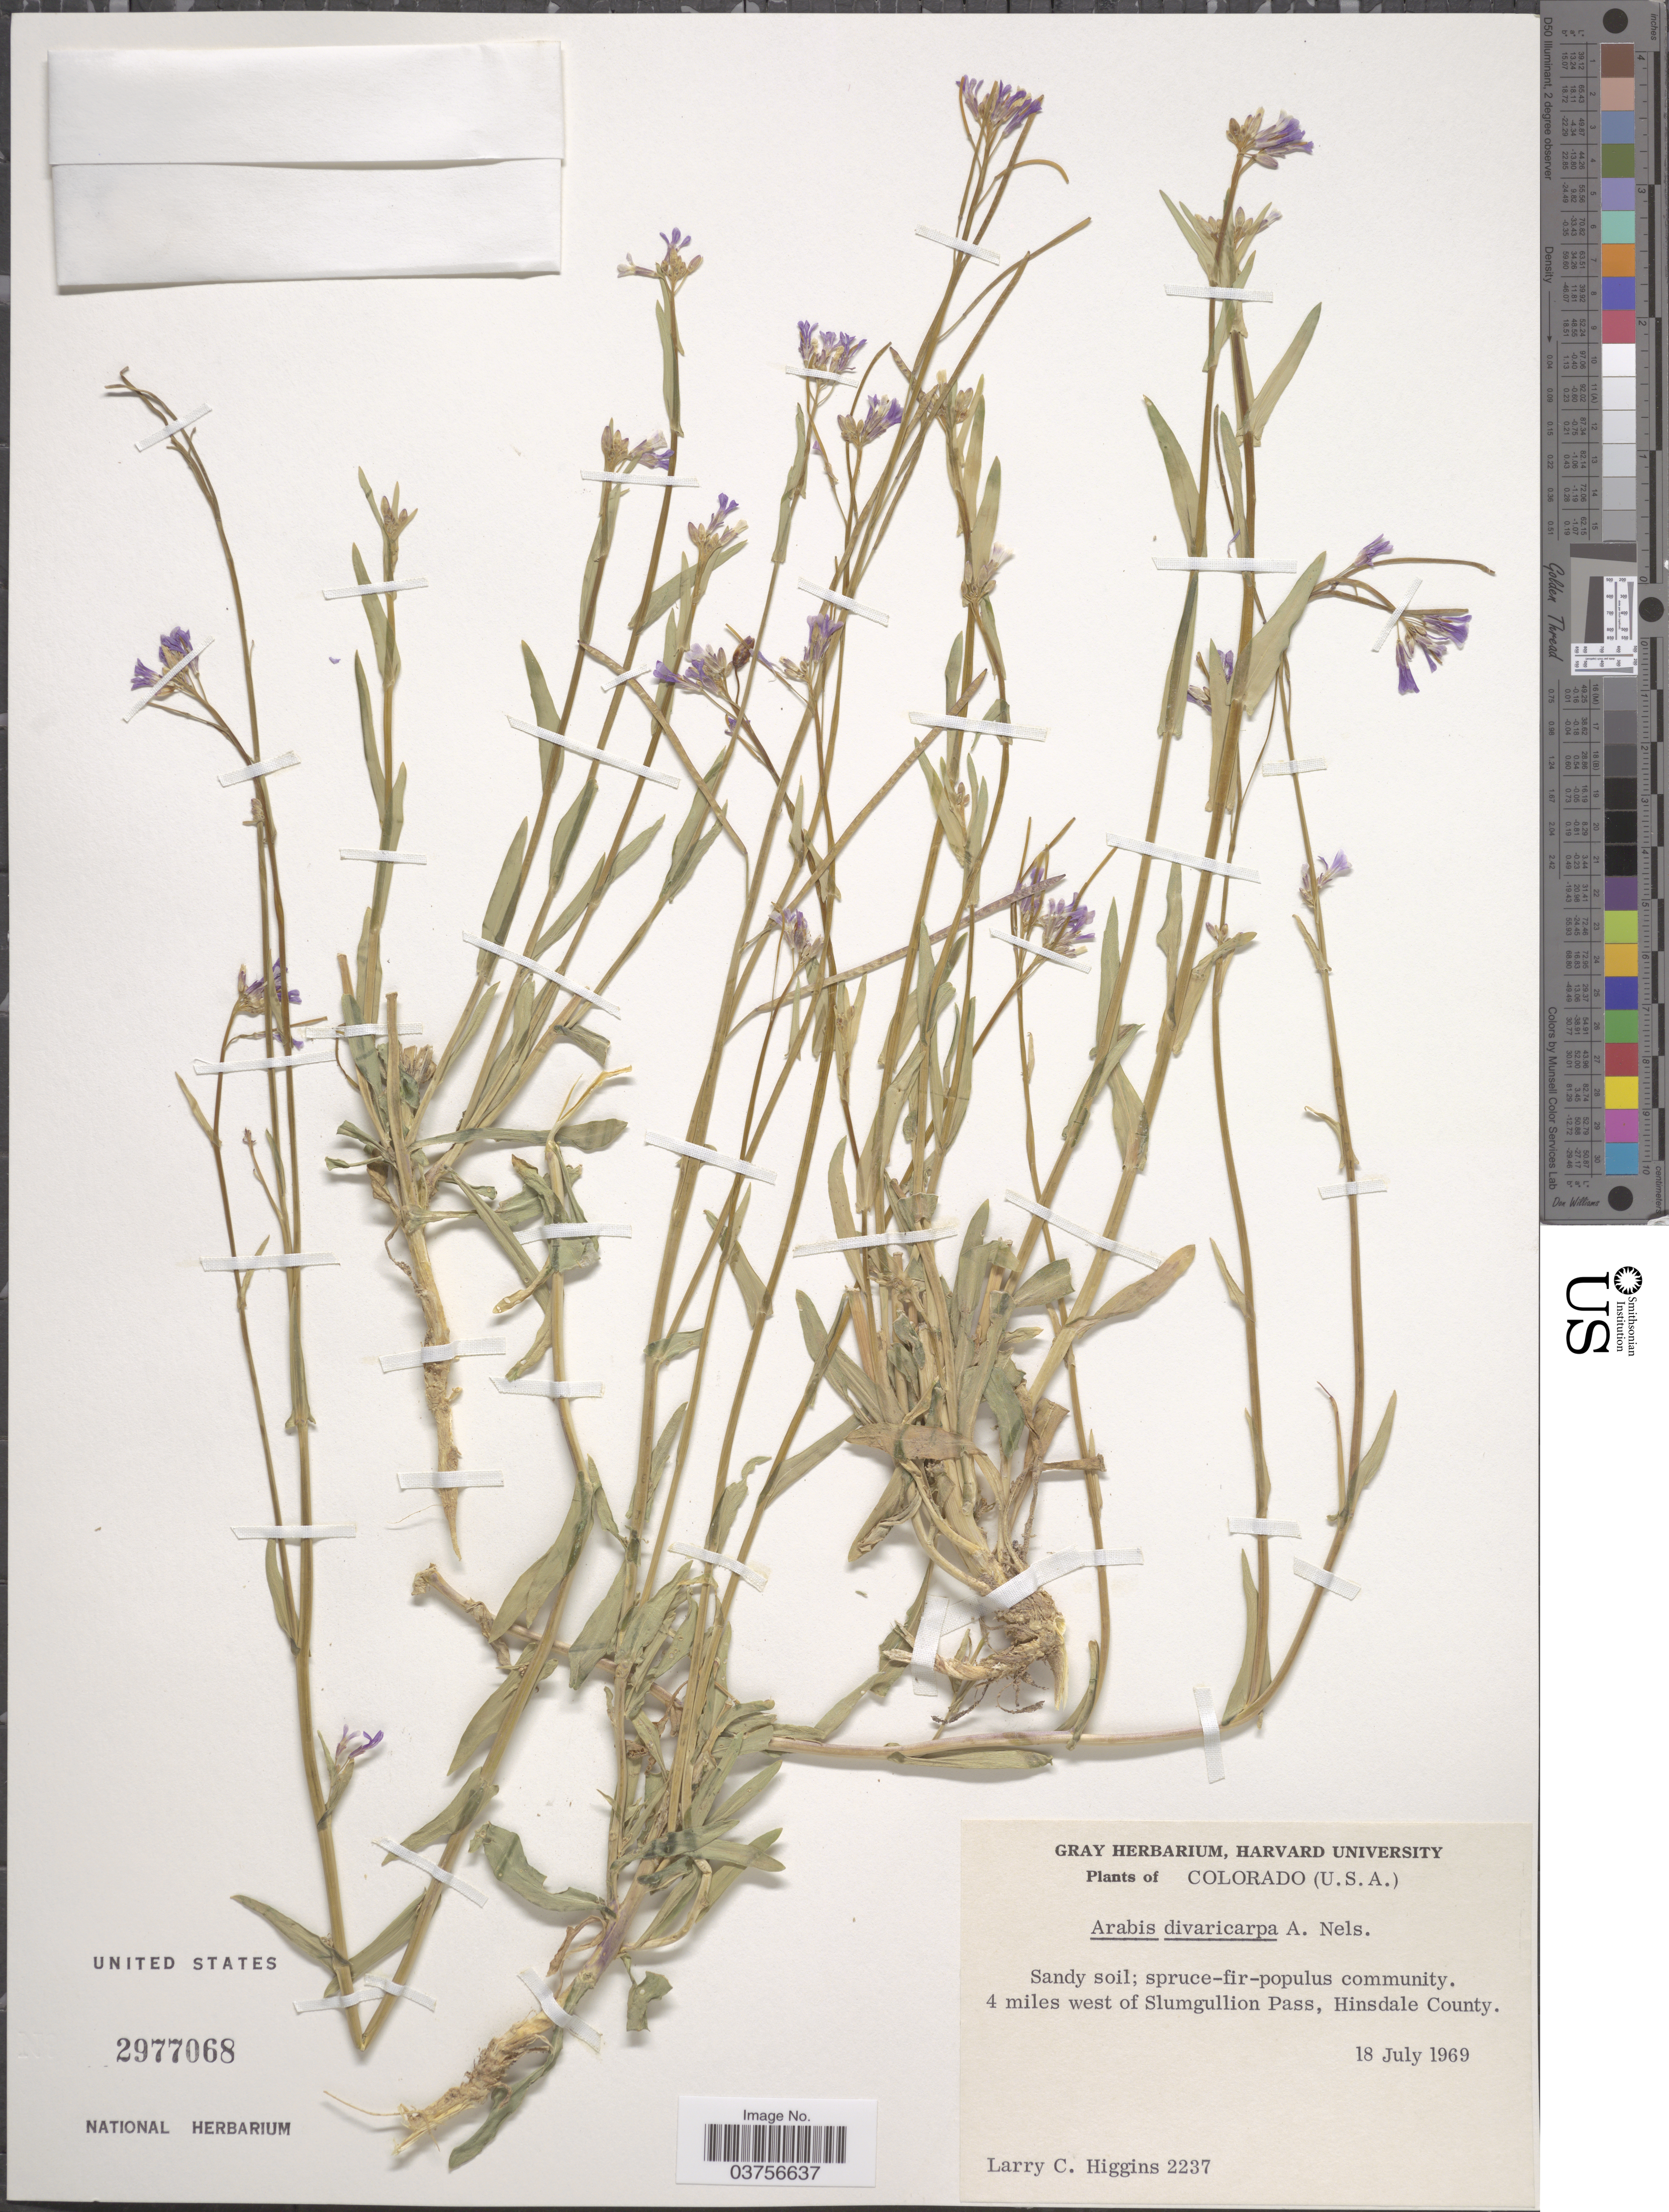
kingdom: Plantae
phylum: Tracheophyta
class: Magnoliopsida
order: Brassicales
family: Brassicaceae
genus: Arabis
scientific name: Arabis divaricarpa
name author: A. Nelson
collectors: L. Higgins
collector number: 2237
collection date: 1969-07-18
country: United States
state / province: Colorado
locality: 4 miles west of Slumgullion Pass, Hinsdale County.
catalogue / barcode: US 2977068